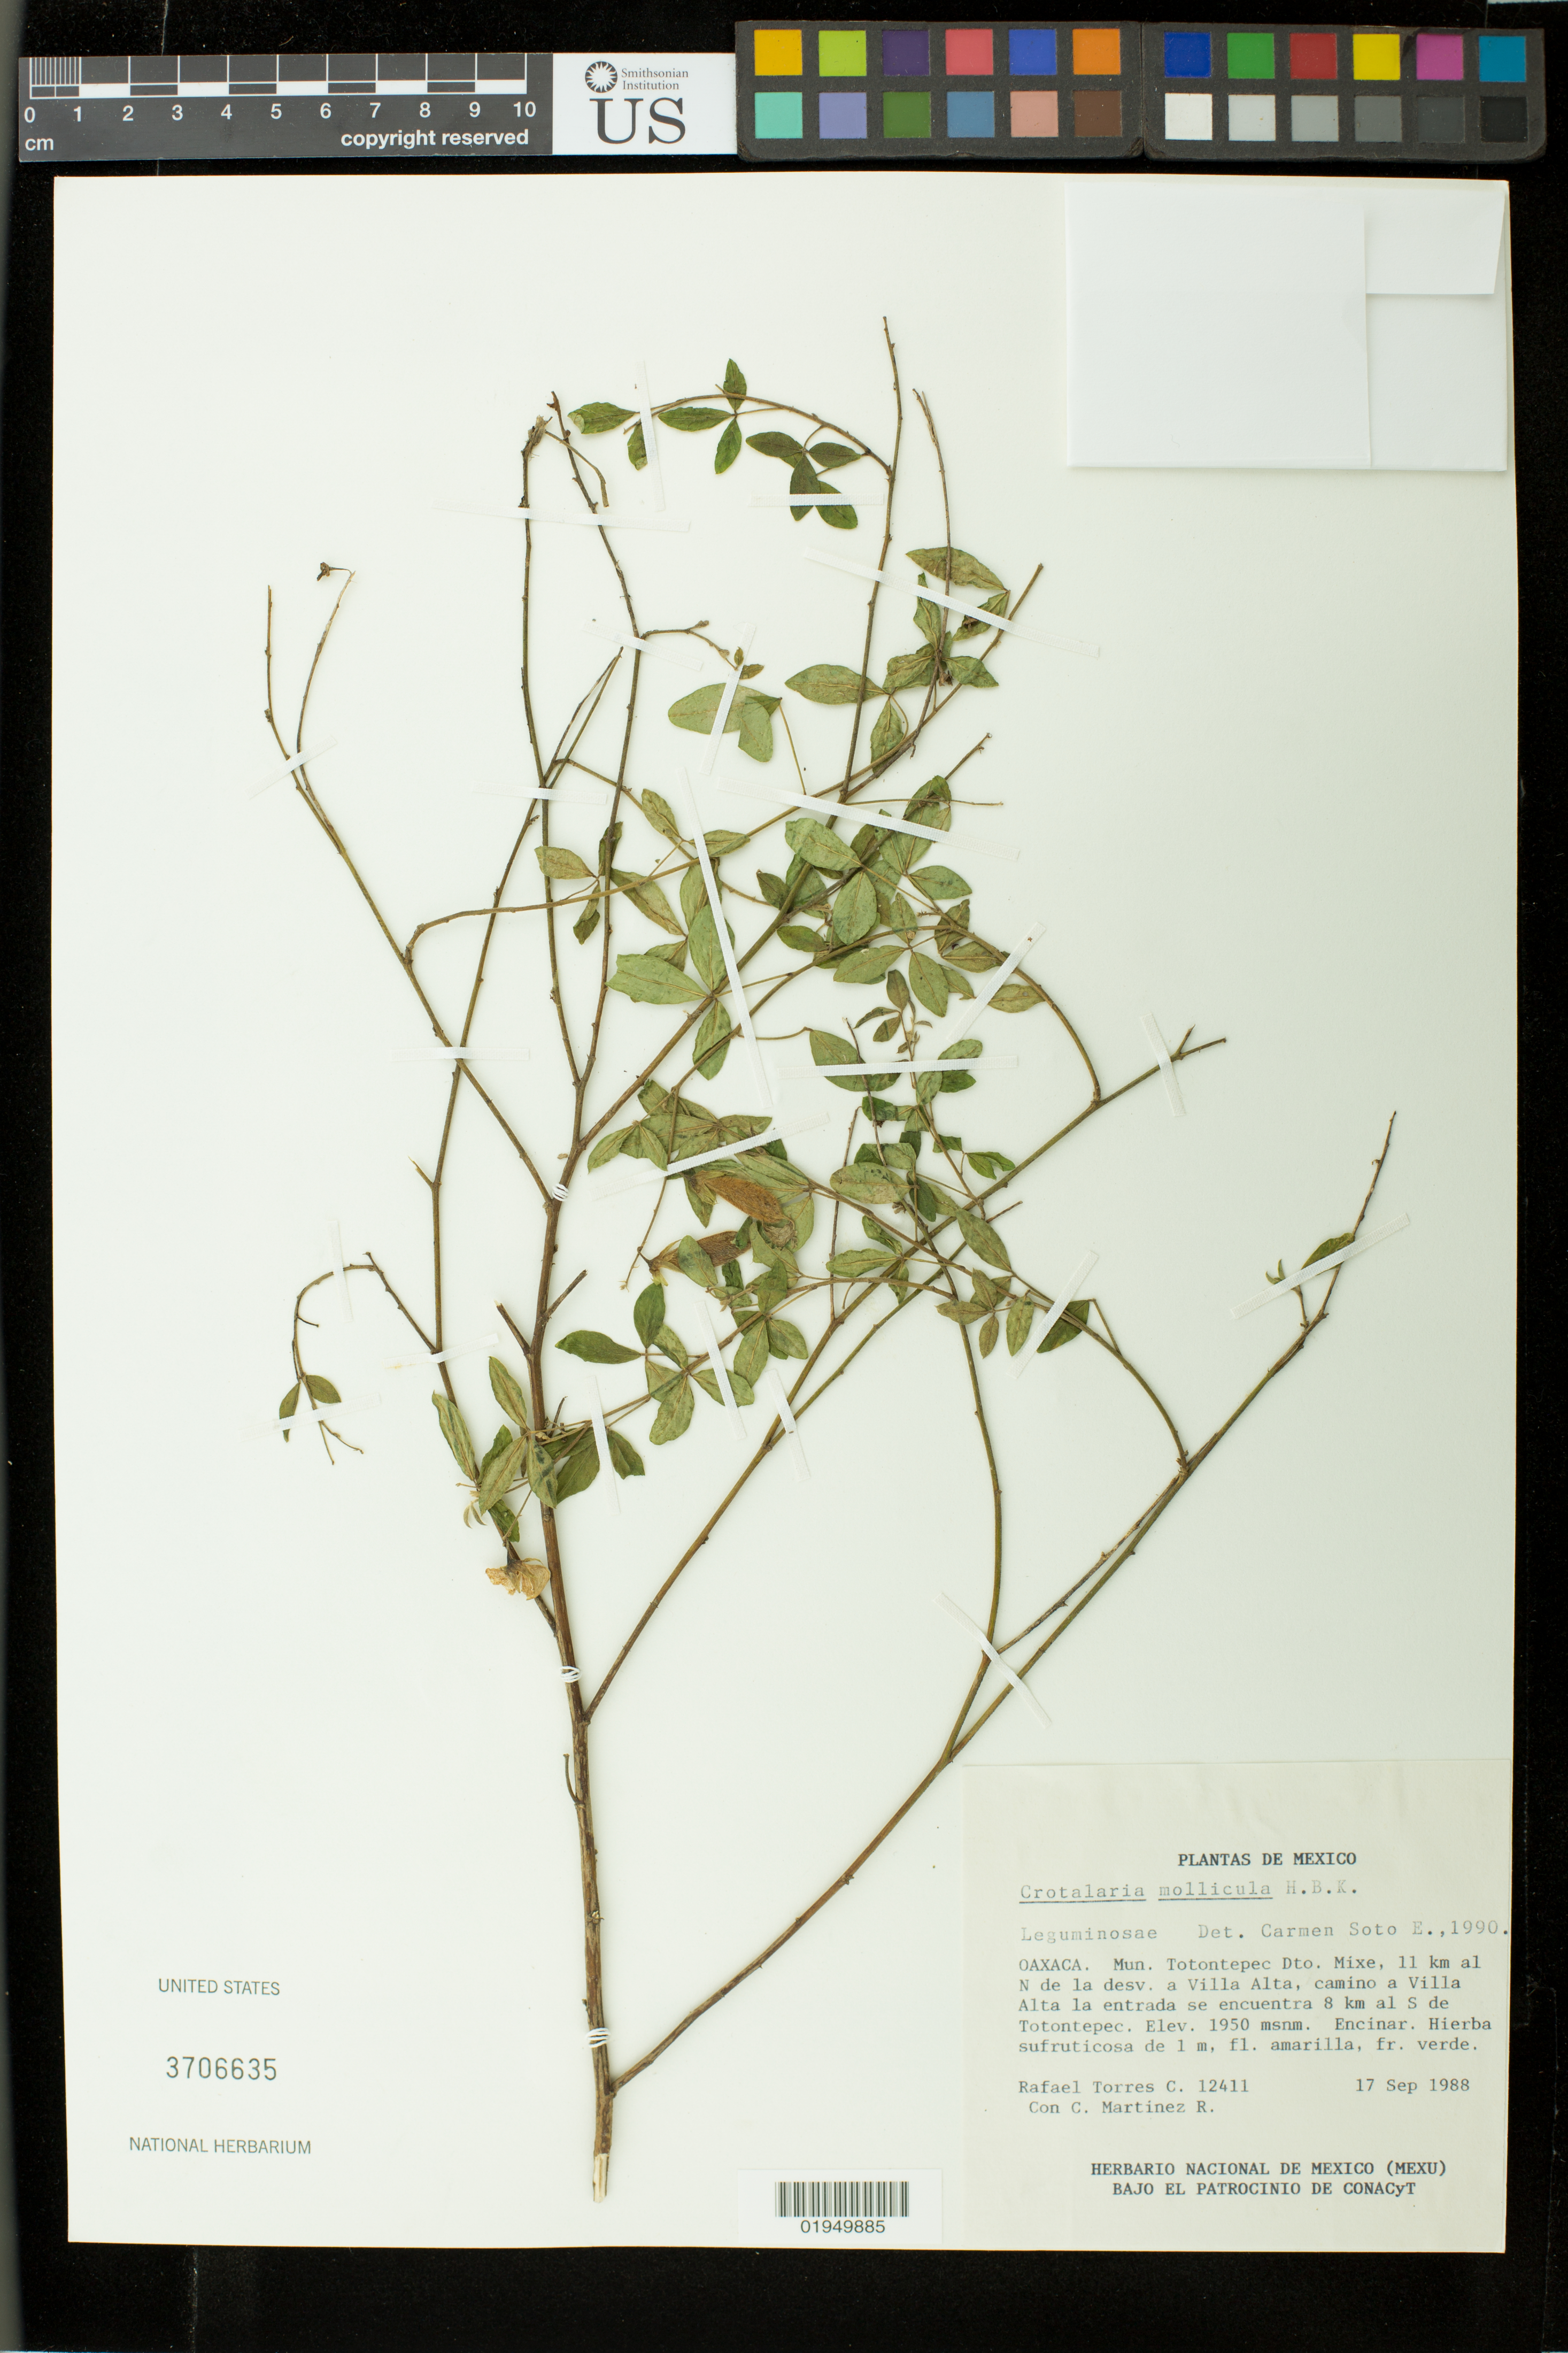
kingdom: Plantae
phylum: Tracheophyta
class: Magnoliopsida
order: Fabales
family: Fabaceae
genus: Crotalaria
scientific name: Crotalaria mollicula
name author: Kunth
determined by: Soto-Estrada, Carmen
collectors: R. Torres C. & C. Martínez R.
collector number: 12411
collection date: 1988-09-17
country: Mexico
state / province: Oaxaca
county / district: Mixe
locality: Mun. Totontepec Dto. Mixe, 11 km al N de la desv. a Villa Alta, camino a Villa Alta la entrada se encuentra 8 km al S de Totontepec.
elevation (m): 1950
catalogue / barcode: US 3706635